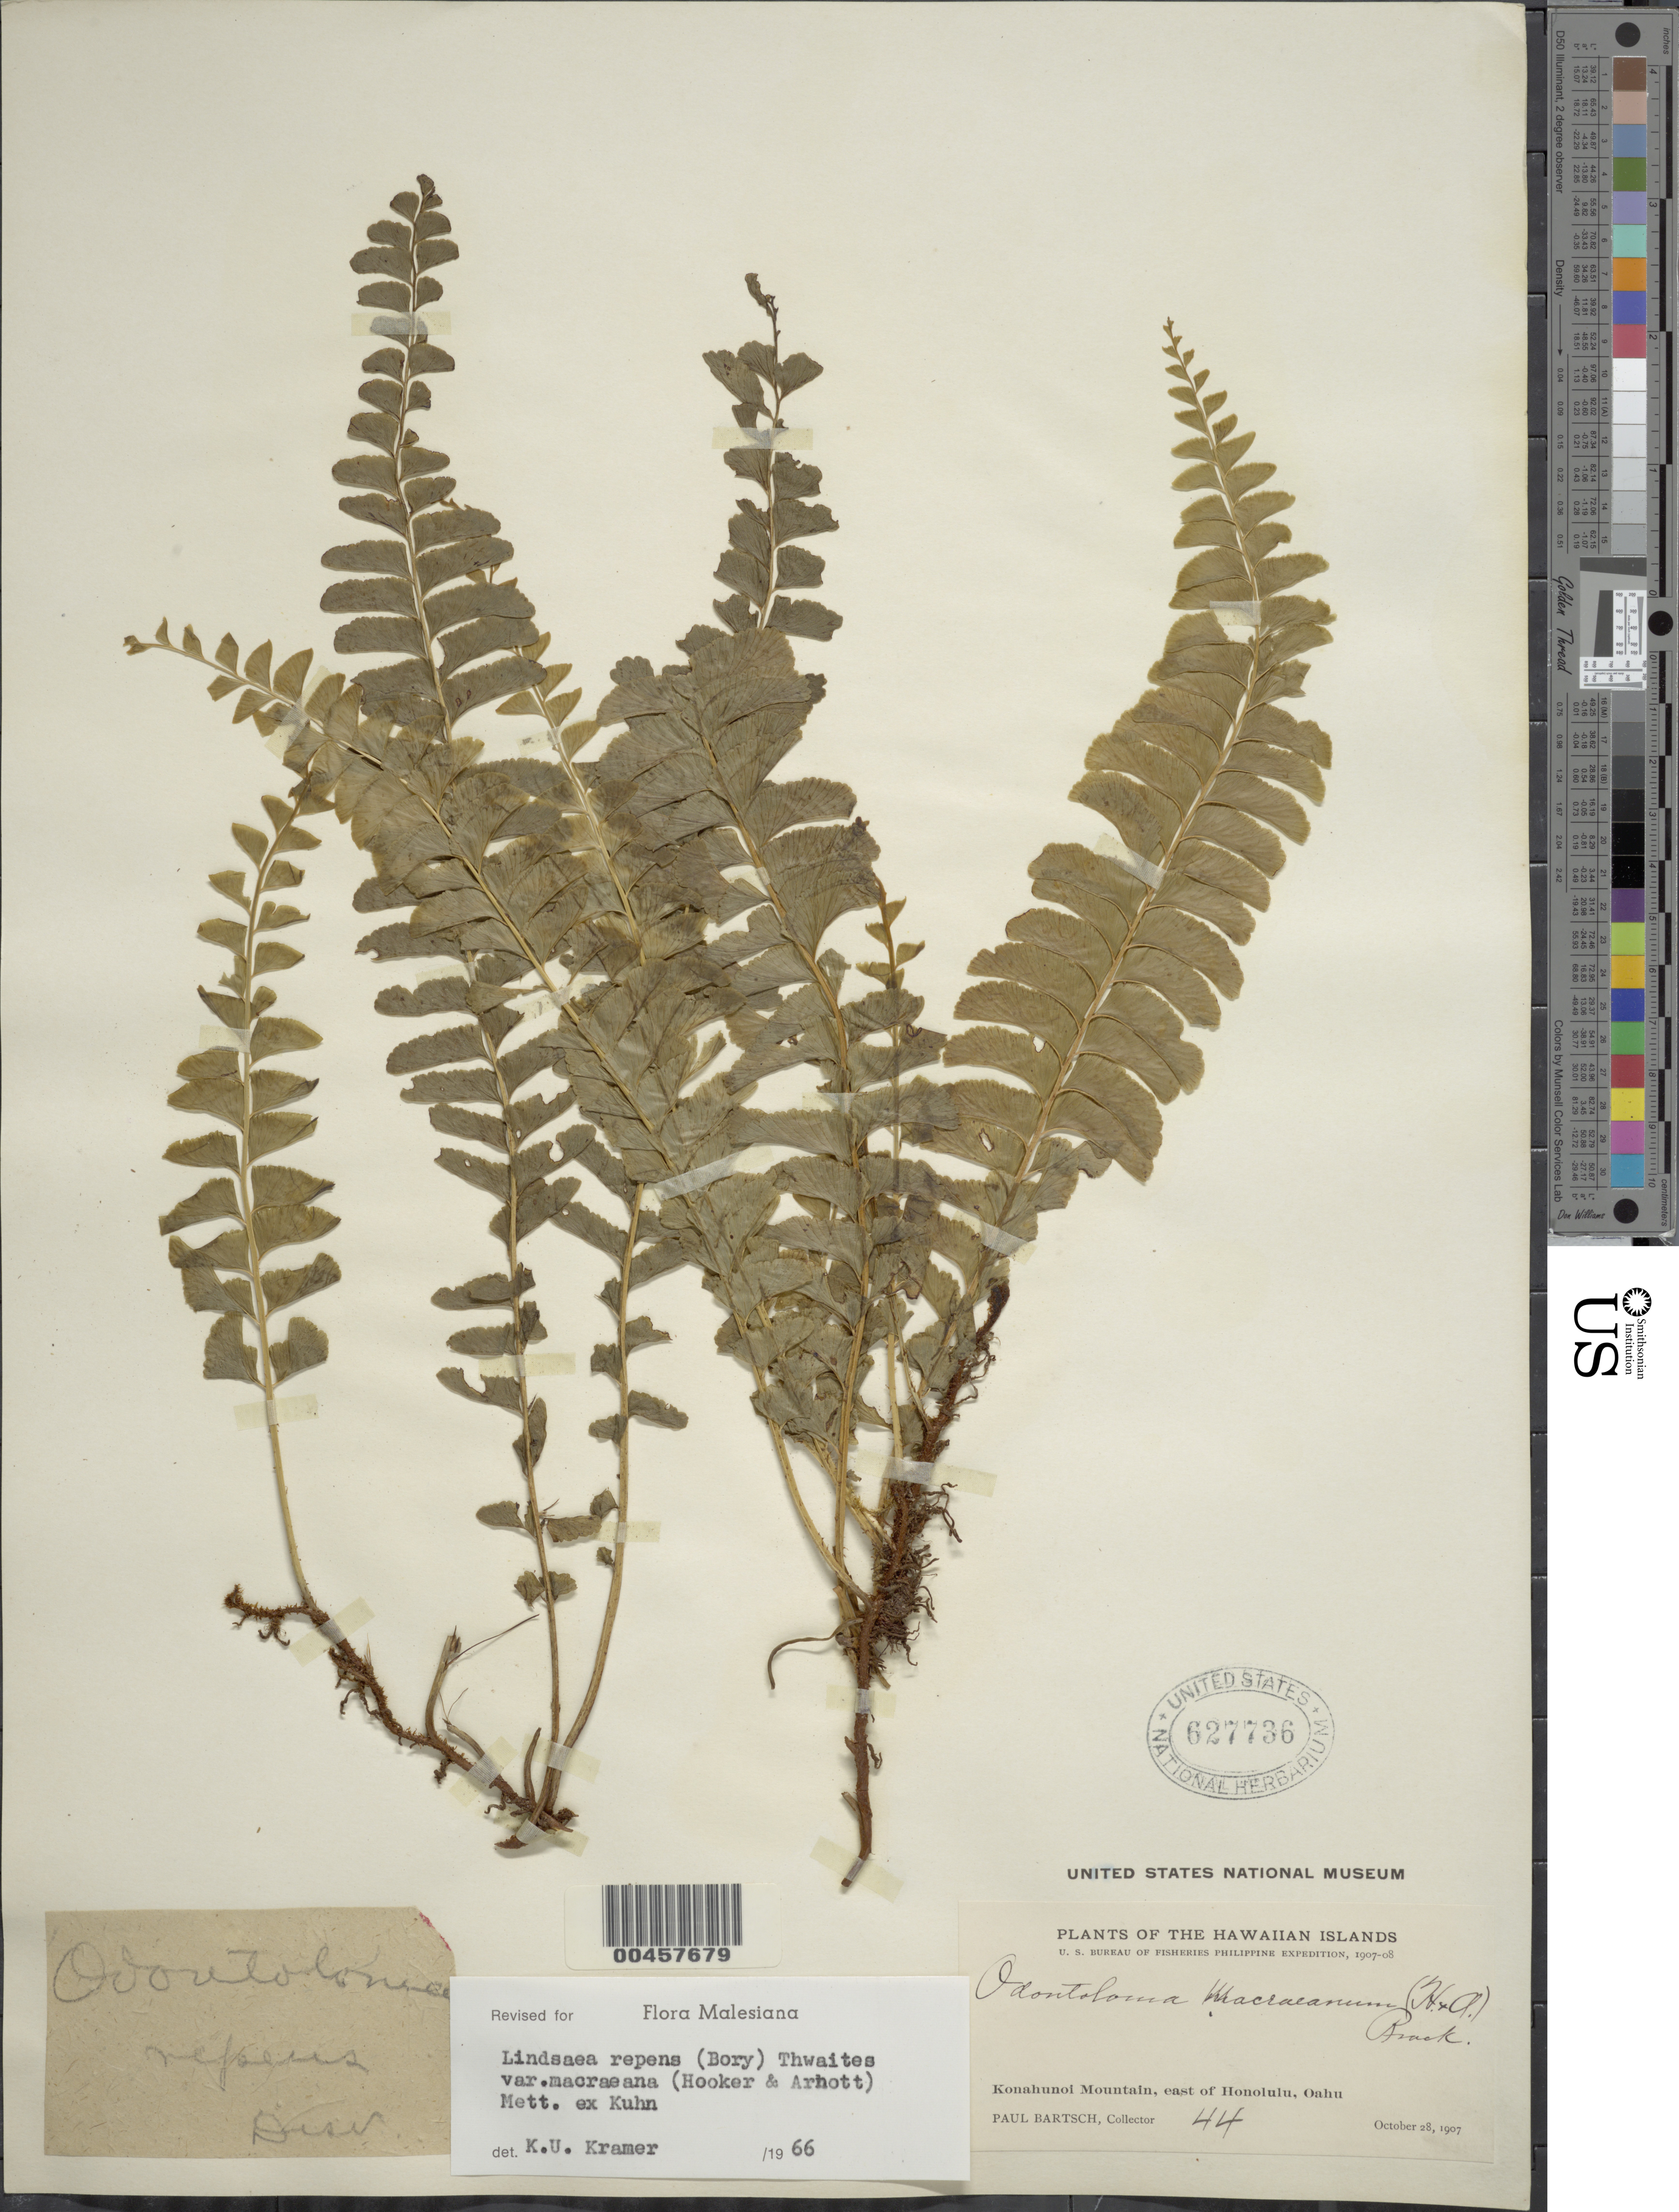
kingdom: Plantae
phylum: Tracheophyta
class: Polypodiopsida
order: Polypodiales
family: Lindsaeaceae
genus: Lindsaea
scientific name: Lindsaea repens var. macraeana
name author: (Hook. & Arn.) Mett. ex Kuhn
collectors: P. Bartsch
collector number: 44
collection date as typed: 28 Oct 1907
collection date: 1907-10-28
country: United States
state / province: Hawaii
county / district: Honolulu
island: Oahu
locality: Konahunoi Mountain, east of Honolulu, Oahu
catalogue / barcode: US 627736